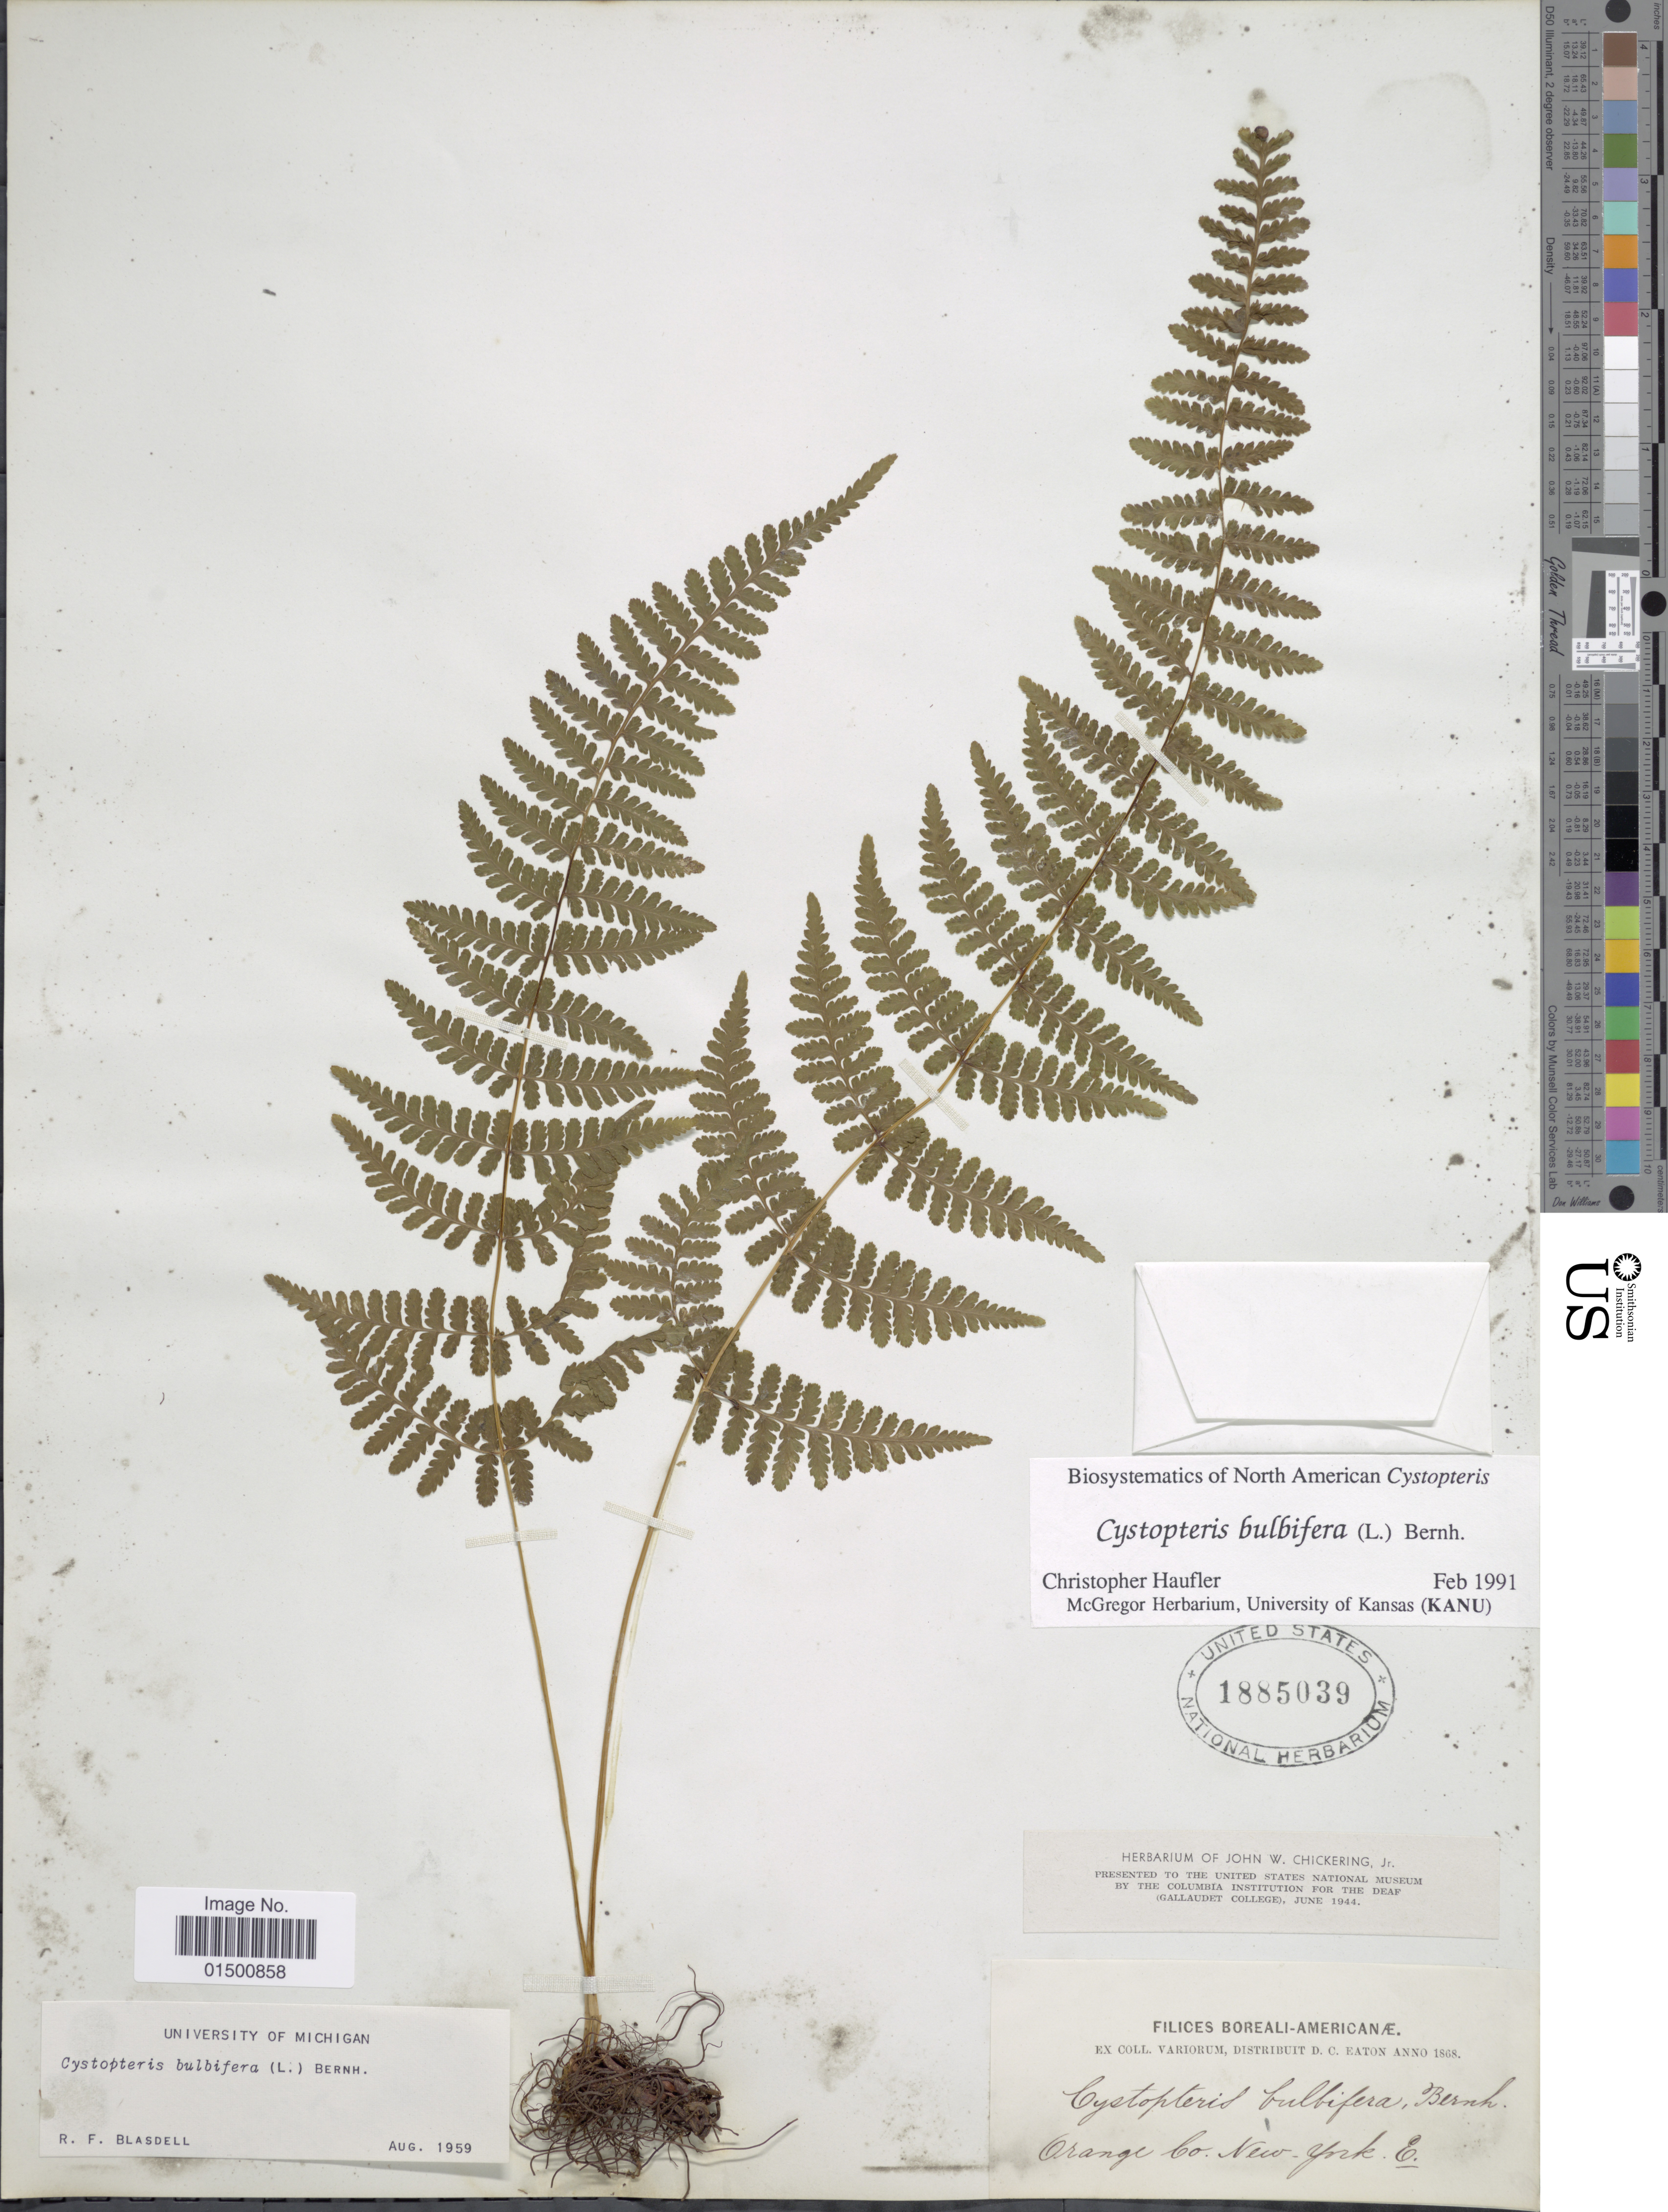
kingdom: Plantae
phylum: Tracheophyta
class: Polypodiopsida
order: Polypodiales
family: Cystopteridaceae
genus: Cystopteris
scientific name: Cystopteris bulbifera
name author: (L.) Bernh.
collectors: D. Eaton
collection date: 1944-06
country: United States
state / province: New York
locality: Orange Co.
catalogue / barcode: US 1885039